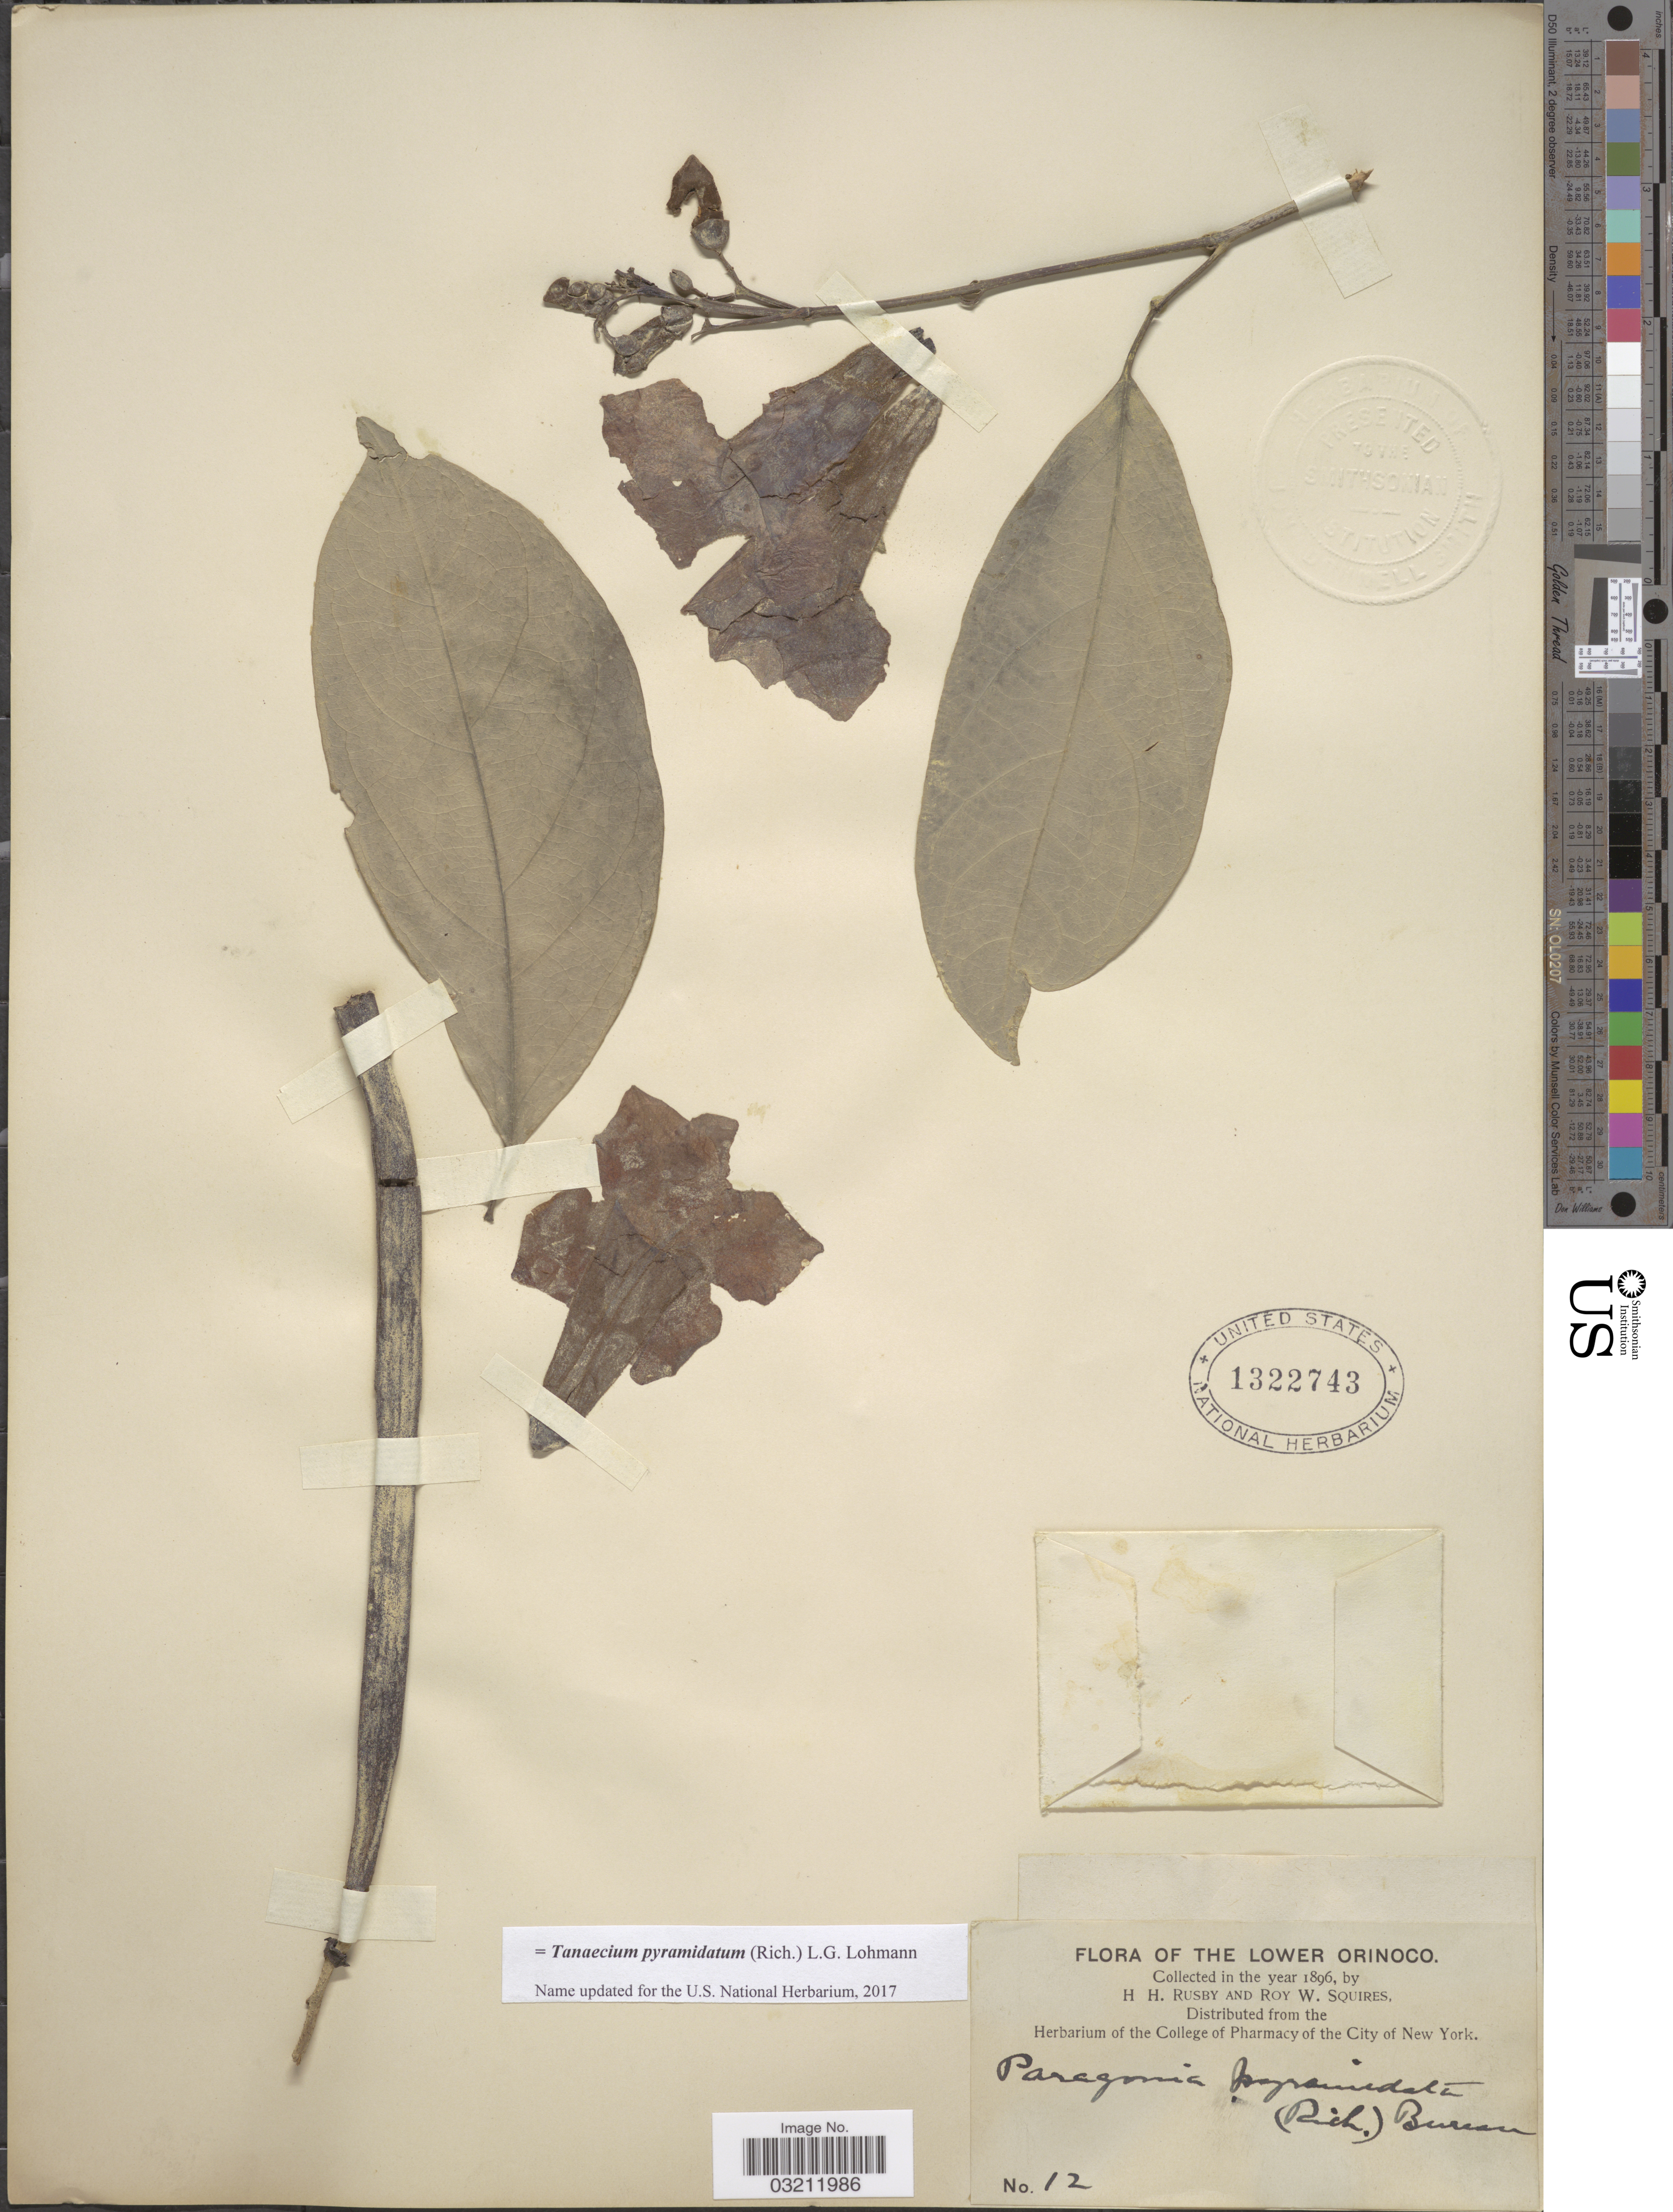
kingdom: Plantae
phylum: Tracheophyta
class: Magnoliopsida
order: Lamiales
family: Bignoniaceae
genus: Tanaecium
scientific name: Tanaecium pyramidatum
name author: (Rich.) L.G. Lohmann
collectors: H. H. Rusby & R. Squires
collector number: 12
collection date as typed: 1896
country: Venezuela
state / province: Delta Amacuro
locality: Lower Orinoco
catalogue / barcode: US 1322743